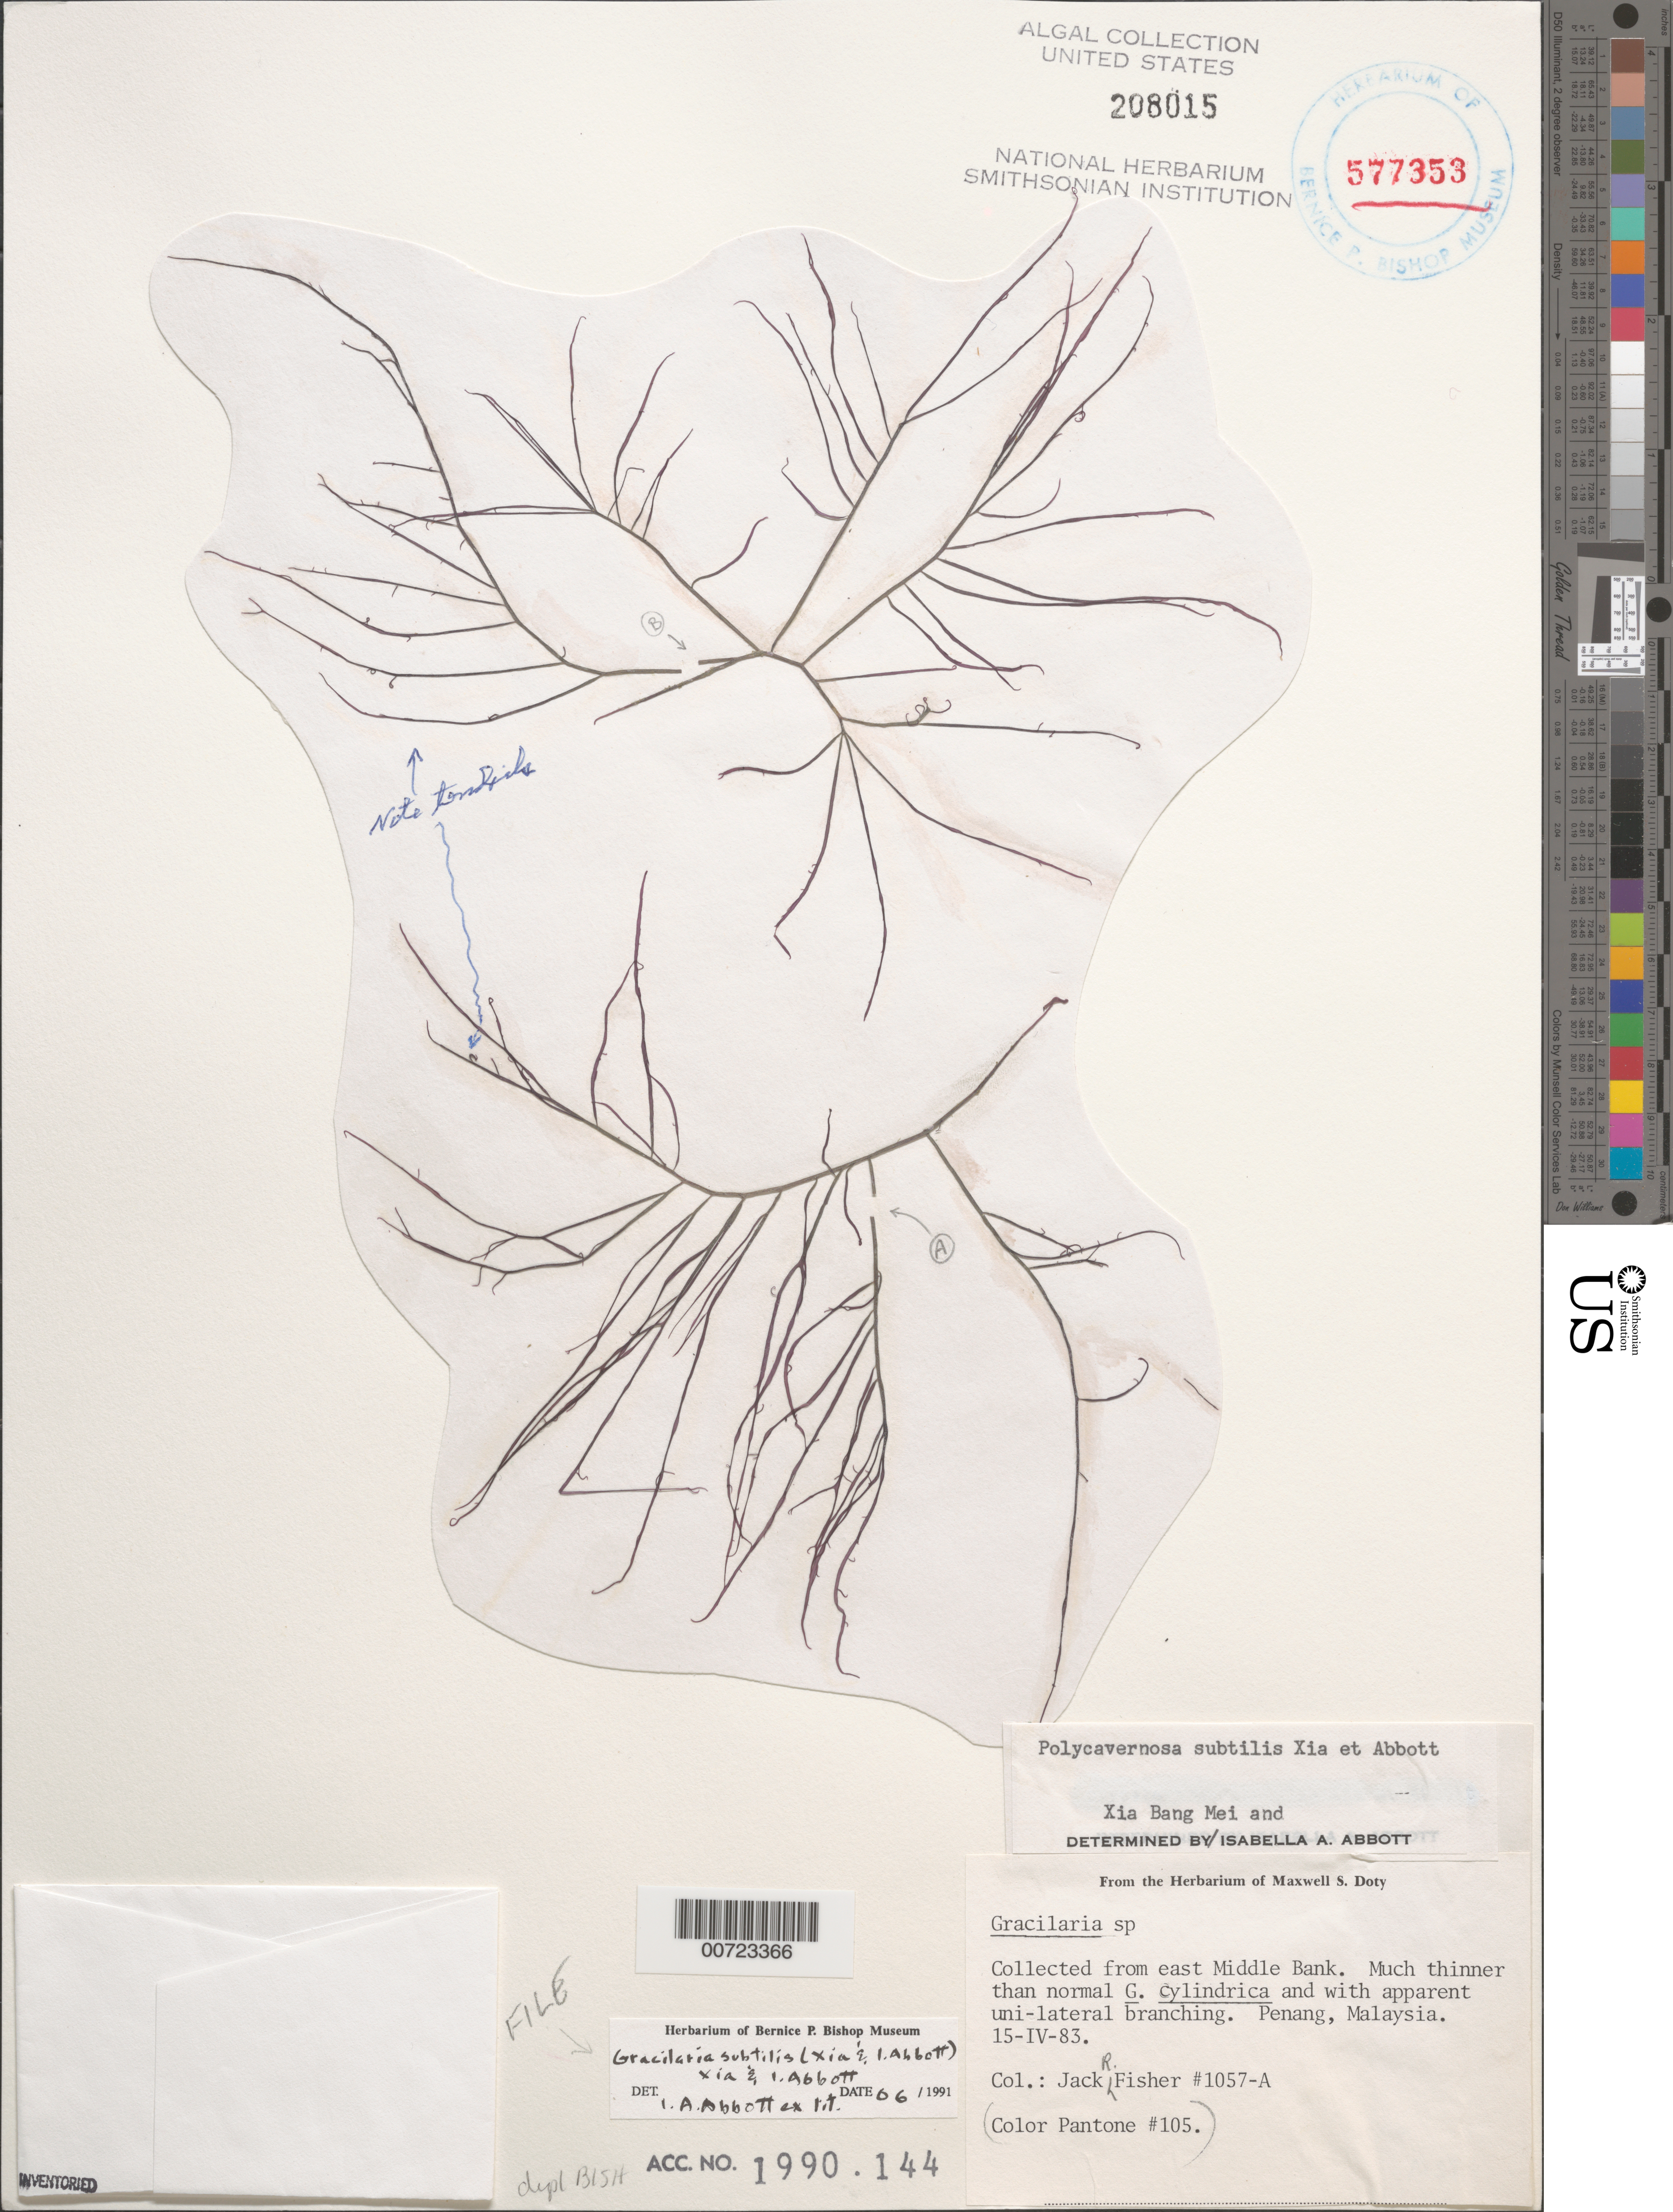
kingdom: Plantae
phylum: Rhodophyta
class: Florideophyceae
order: Gracilariales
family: Gracilariaceae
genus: Gracilaria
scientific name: Gracilaria subtilis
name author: (B.M. Xia & I.A. Abbott) B.M. Xia & I.A. Abbott in I.A. Abbott et al.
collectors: J. Fisher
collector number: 1057-A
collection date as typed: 15 Apr 1983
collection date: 1983-04-15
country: Malaysia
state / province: Pinang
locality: East Middle Bank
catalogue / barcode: US 208015